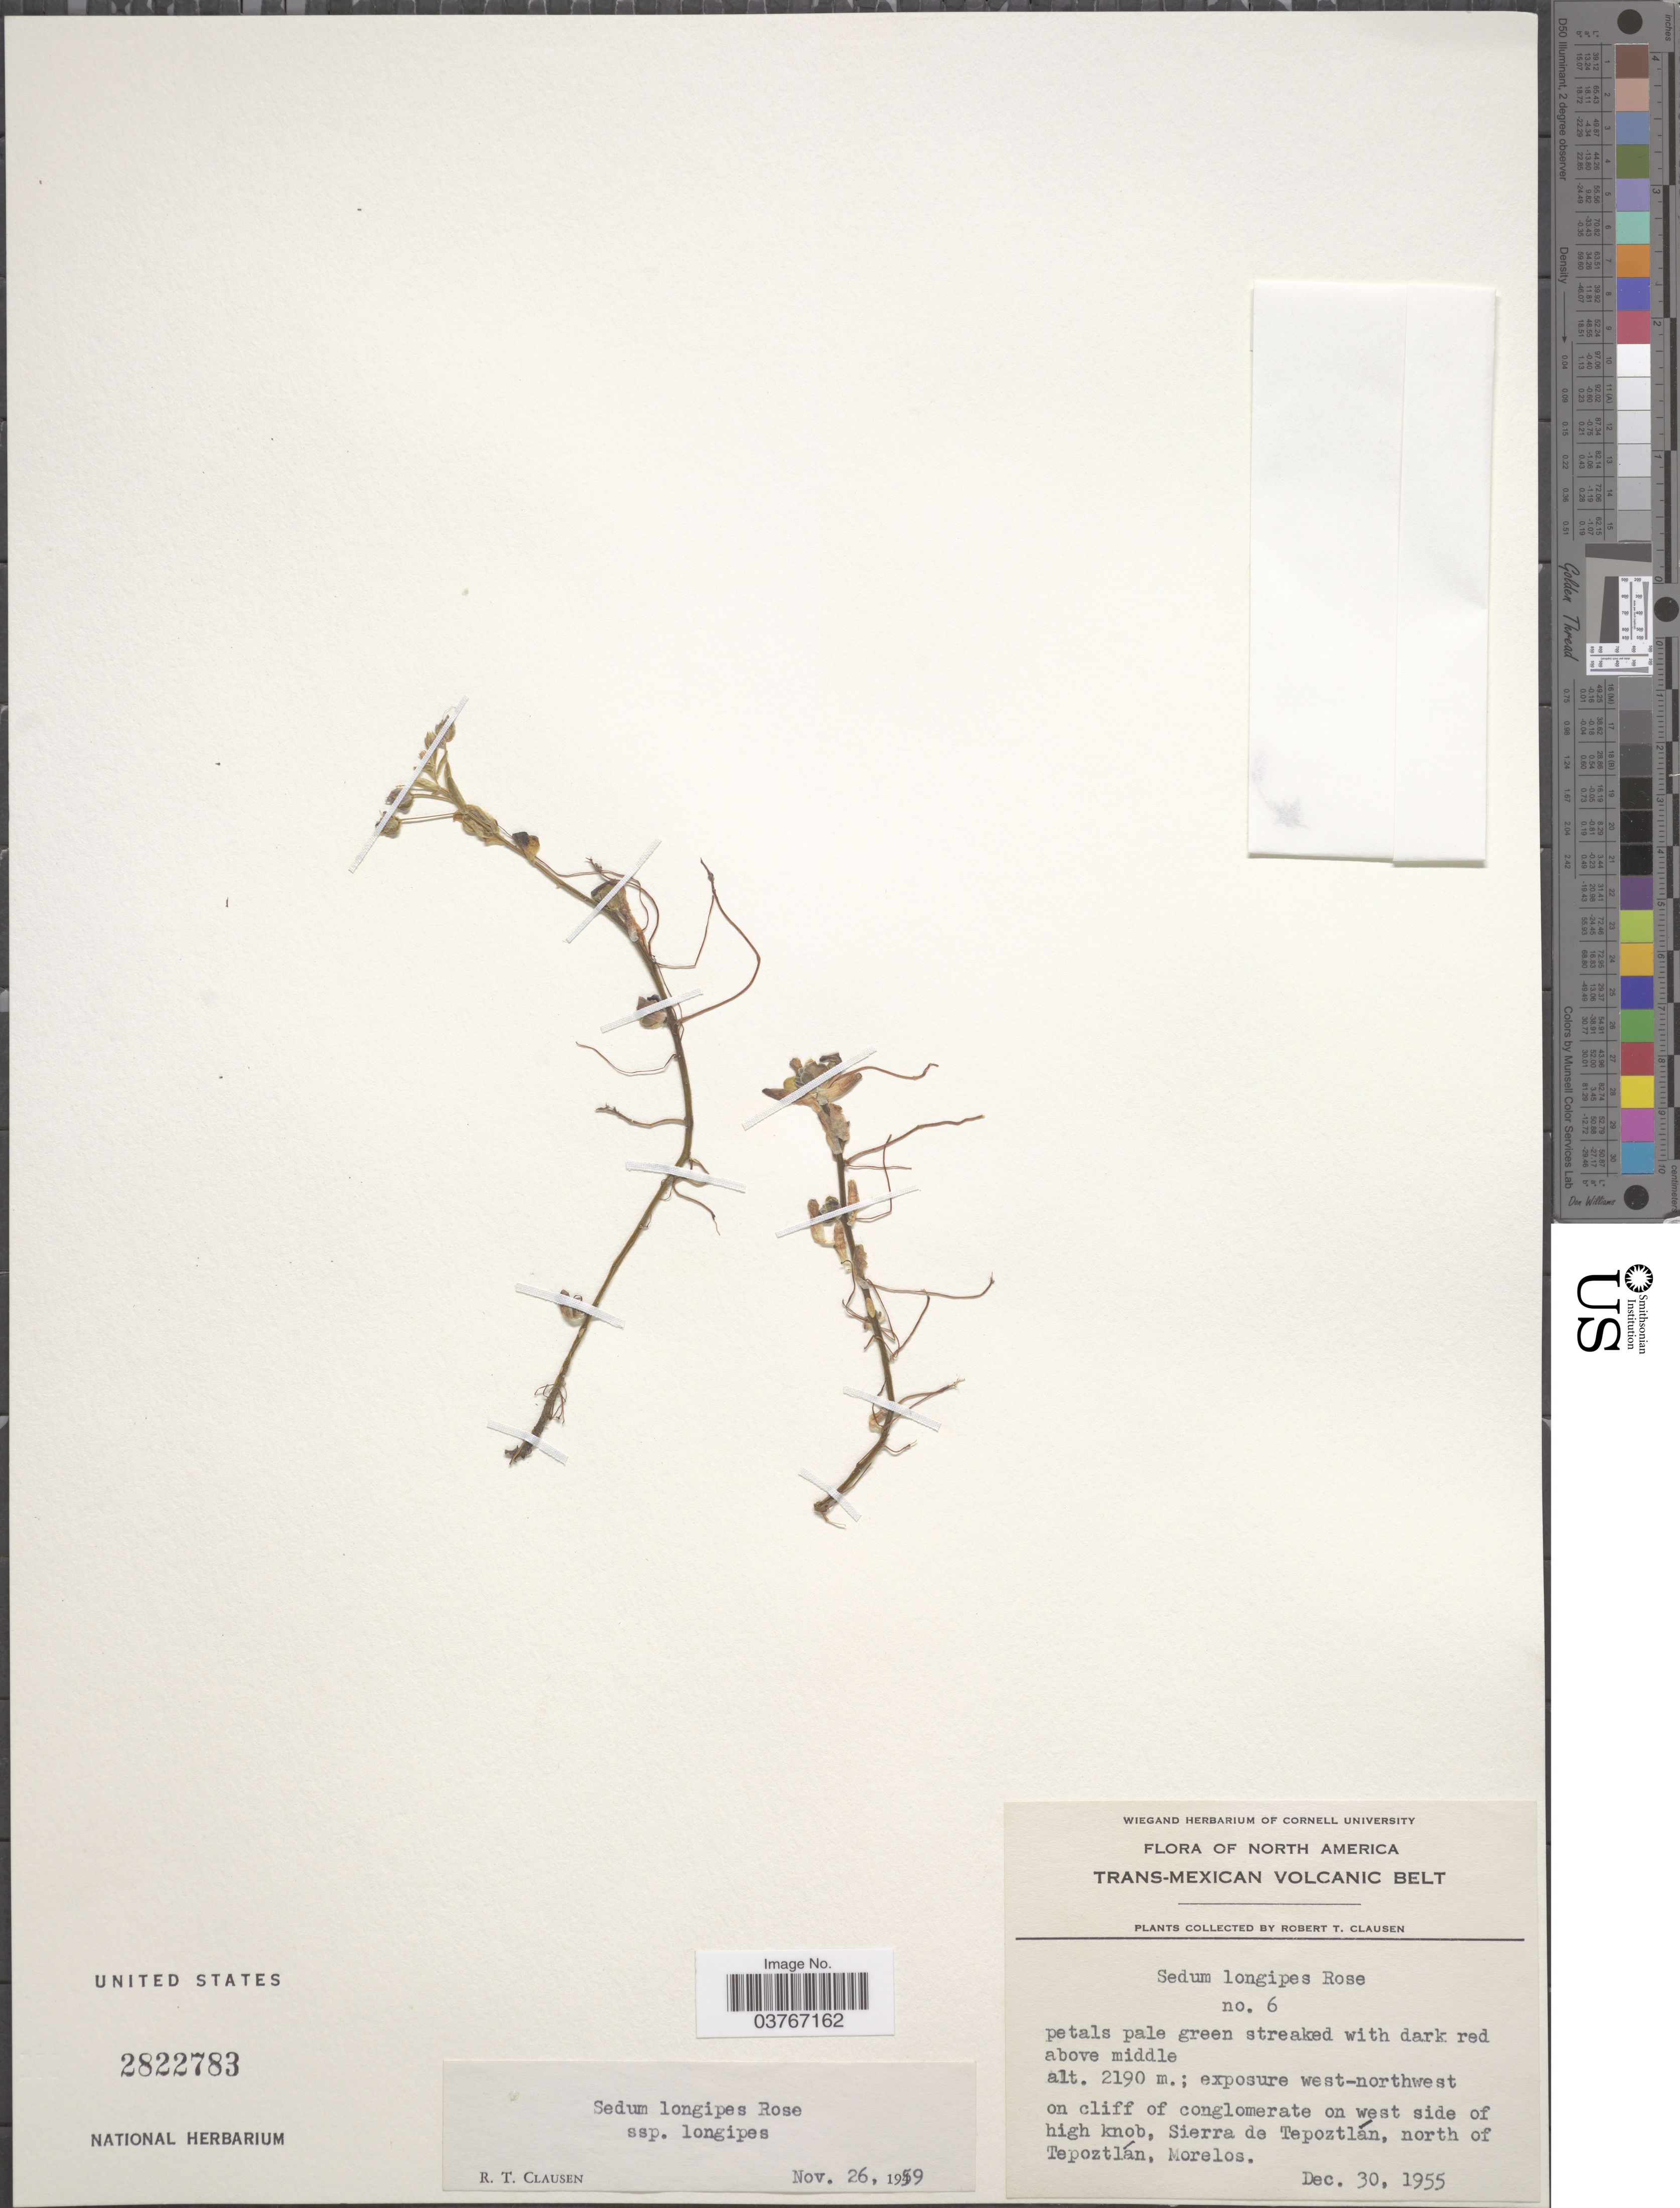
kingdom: Plantae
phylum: Tracheophyta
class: Magnoliopsida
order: Saxifragales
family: Crassulaceae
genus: Sedum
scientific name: Sedum longipes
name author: Rose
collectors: R. T. Clausen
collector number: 6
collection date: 1955-12-30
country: Mexico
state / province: Morelos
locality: Trans-Mexican Volcanic Belt. Exposure west-northwest on cliff of conglomerate on west side of high knob, Sierra de Tepoztlán, north of Tepoztlán.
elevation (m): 2190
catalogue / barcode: US 2822783